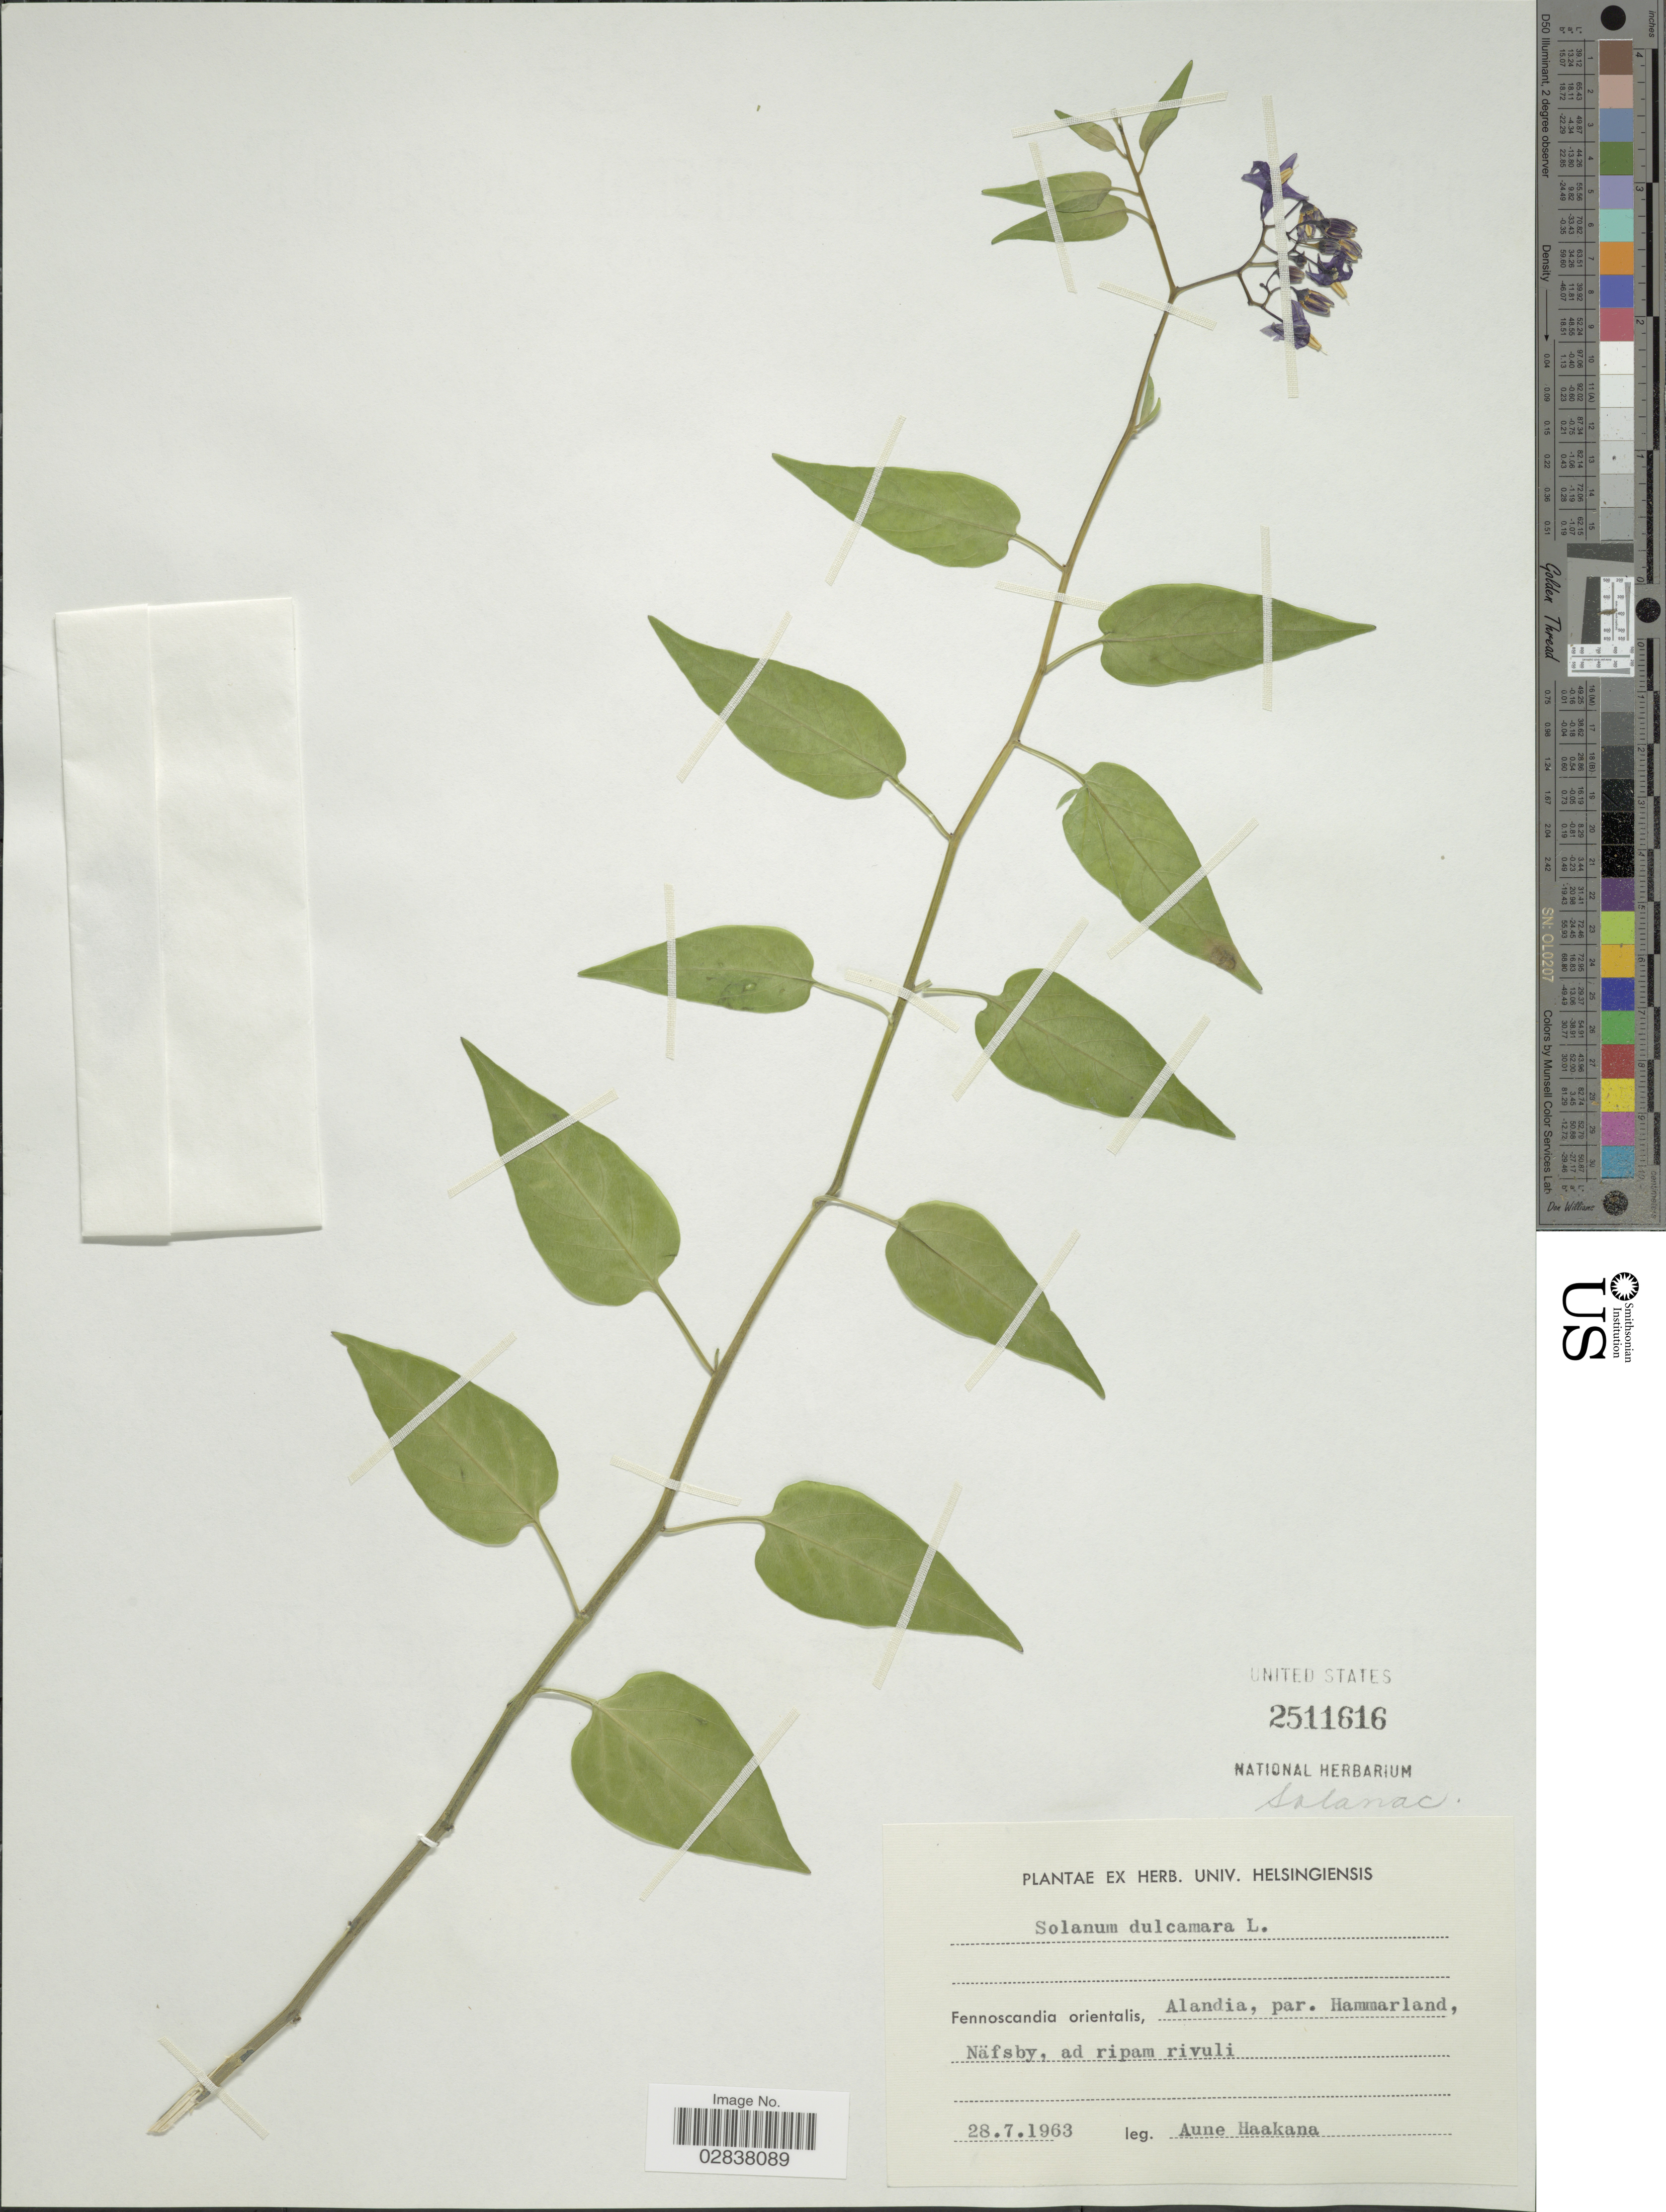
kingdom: Plantae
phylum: Tracheophyta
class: Magnoliopsida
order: Solanales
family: Solanaceae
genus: Solanum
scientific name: Solanum dulcamara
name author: L.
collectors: A. Haakana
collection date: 1963-07-28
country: Finland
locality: Fennoscandia orientalis, Alandia, par. Hammarland, Näfsby, ad ripam rivuli.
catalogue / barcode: US 2511616